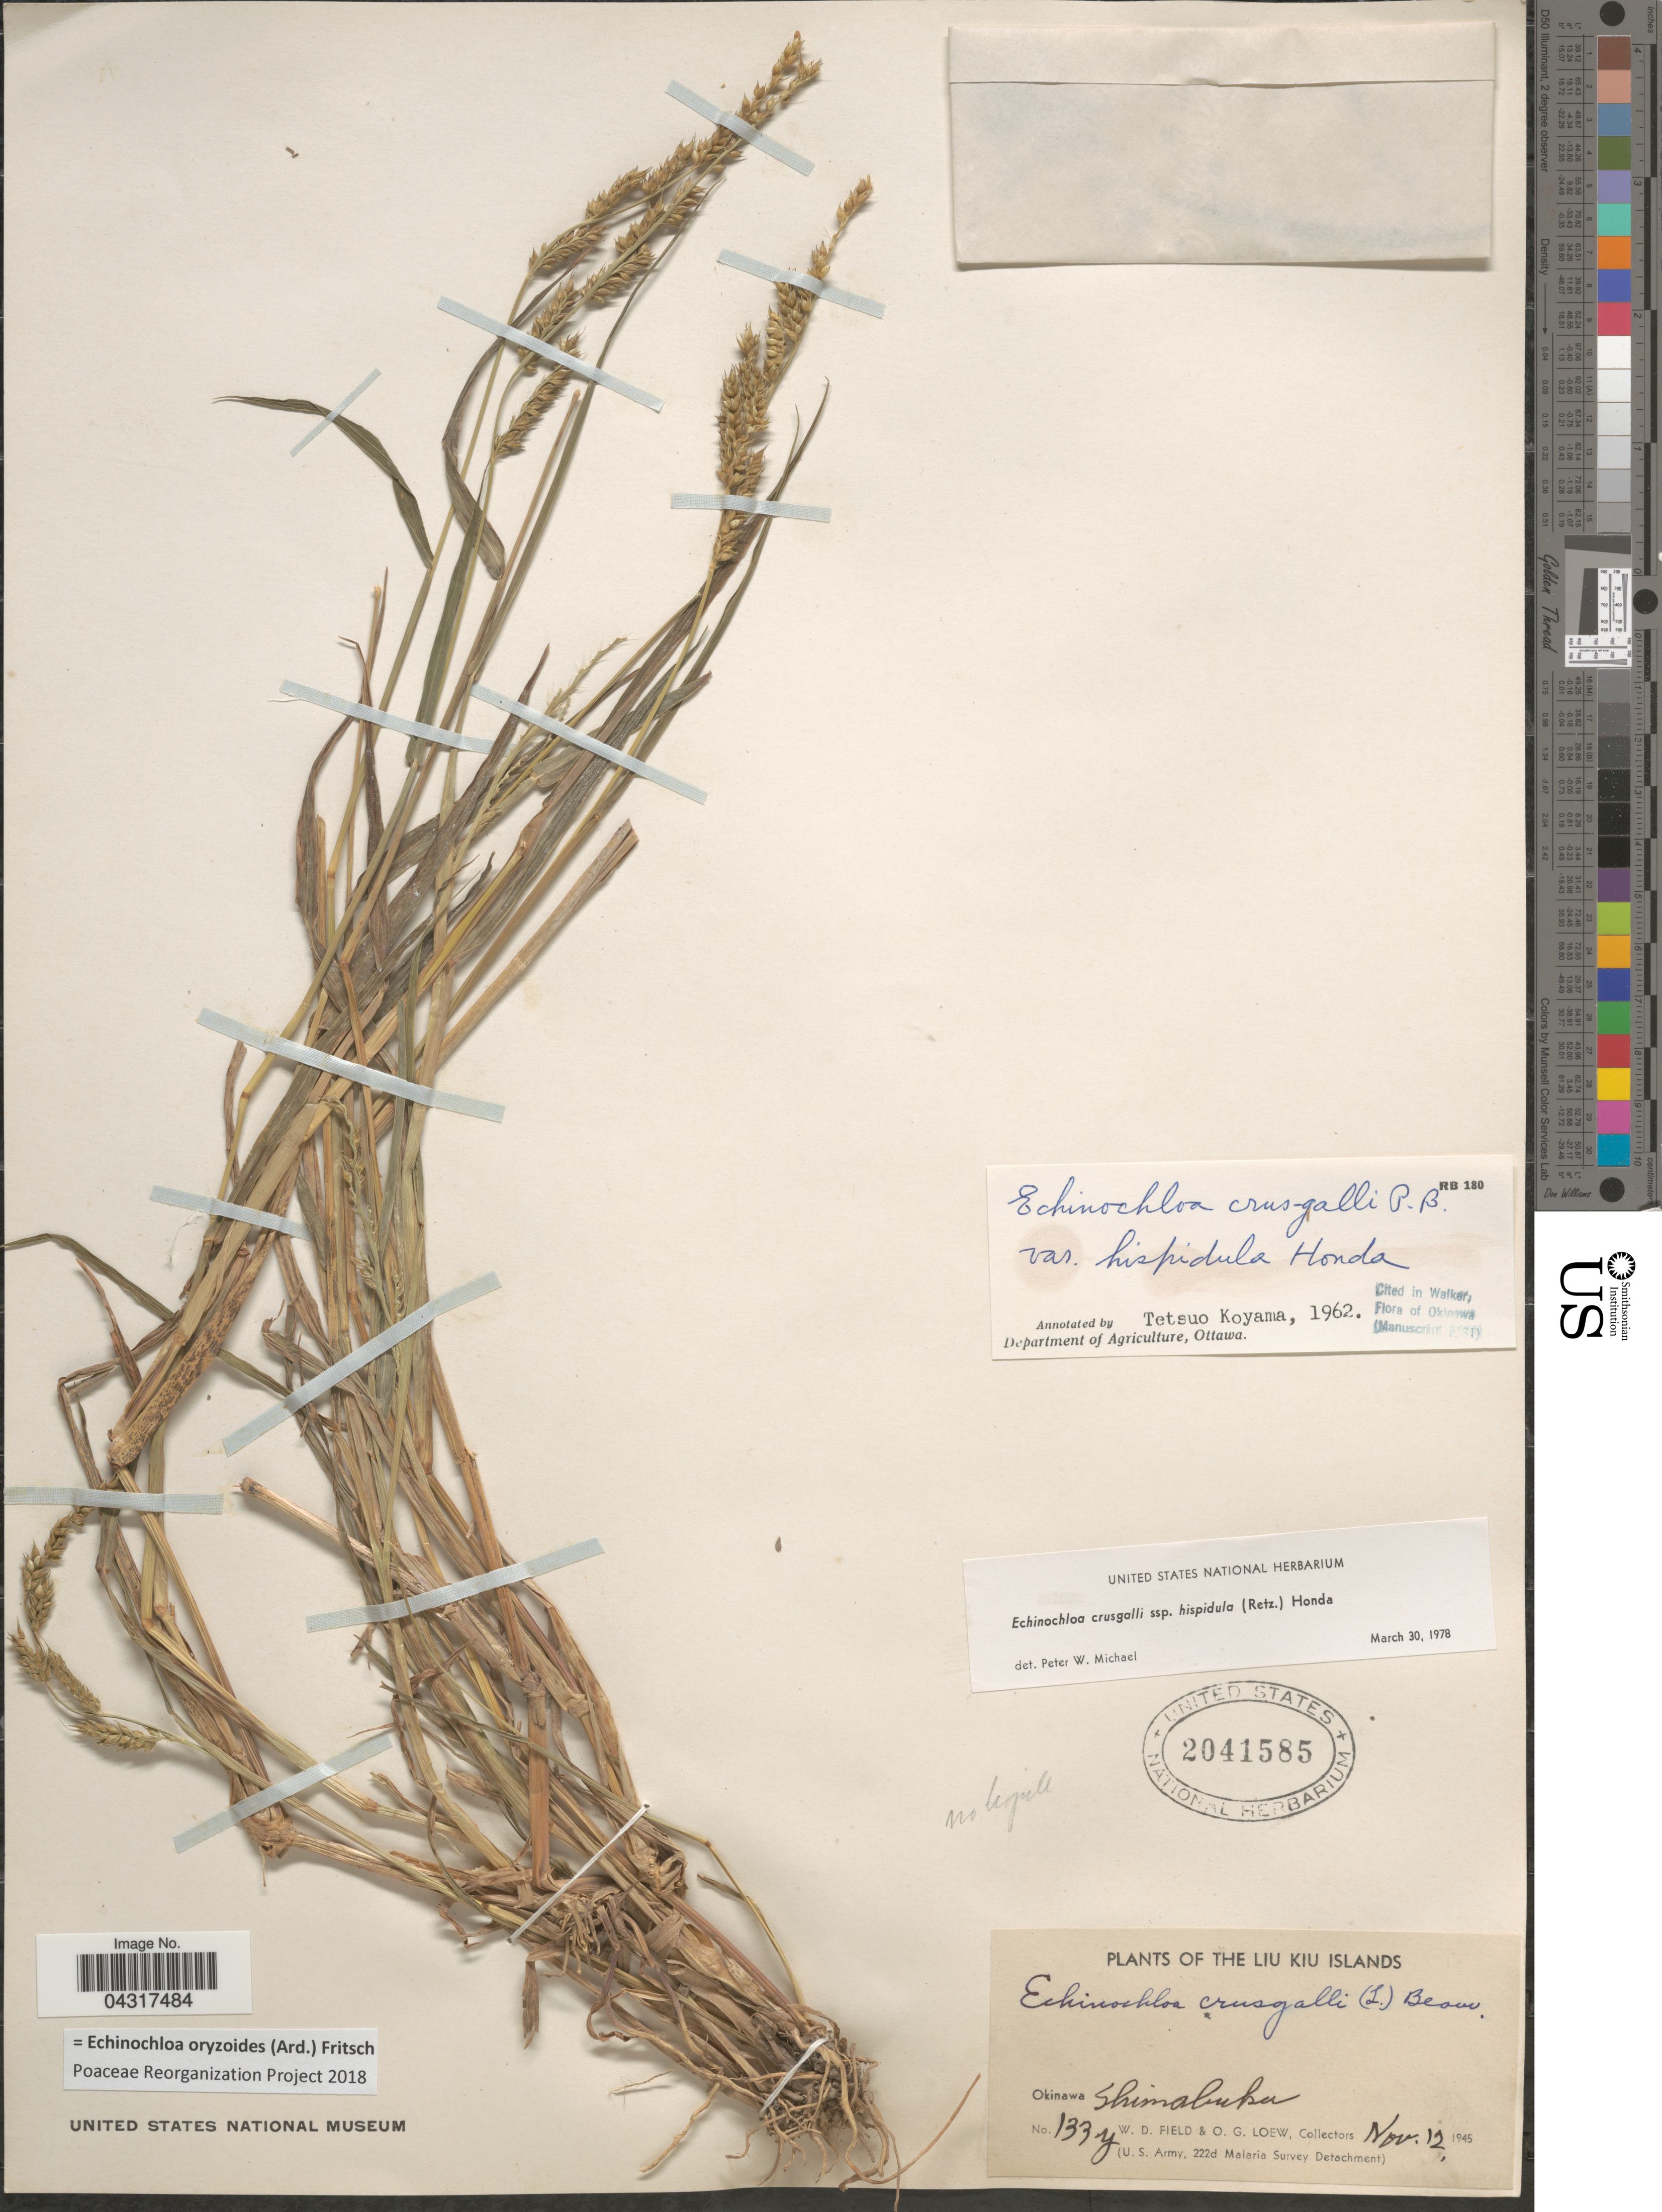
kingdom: Plantae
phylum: Tracheophyta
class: Liliopsida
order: Poales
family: Poaceae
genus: Echinochloa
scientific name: Echinochloa oryzoides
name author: (Ard.) Fritsch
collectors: W. D. Field & O. G. Loew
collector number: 133y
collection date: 1945-11-12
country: Japan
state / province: Okinawa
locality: The Liu Kiu Islands. Shimabuku. (U. S. Army, 222d Malaria Survey Detachment) [unsure placement].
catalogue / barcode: US 2041585